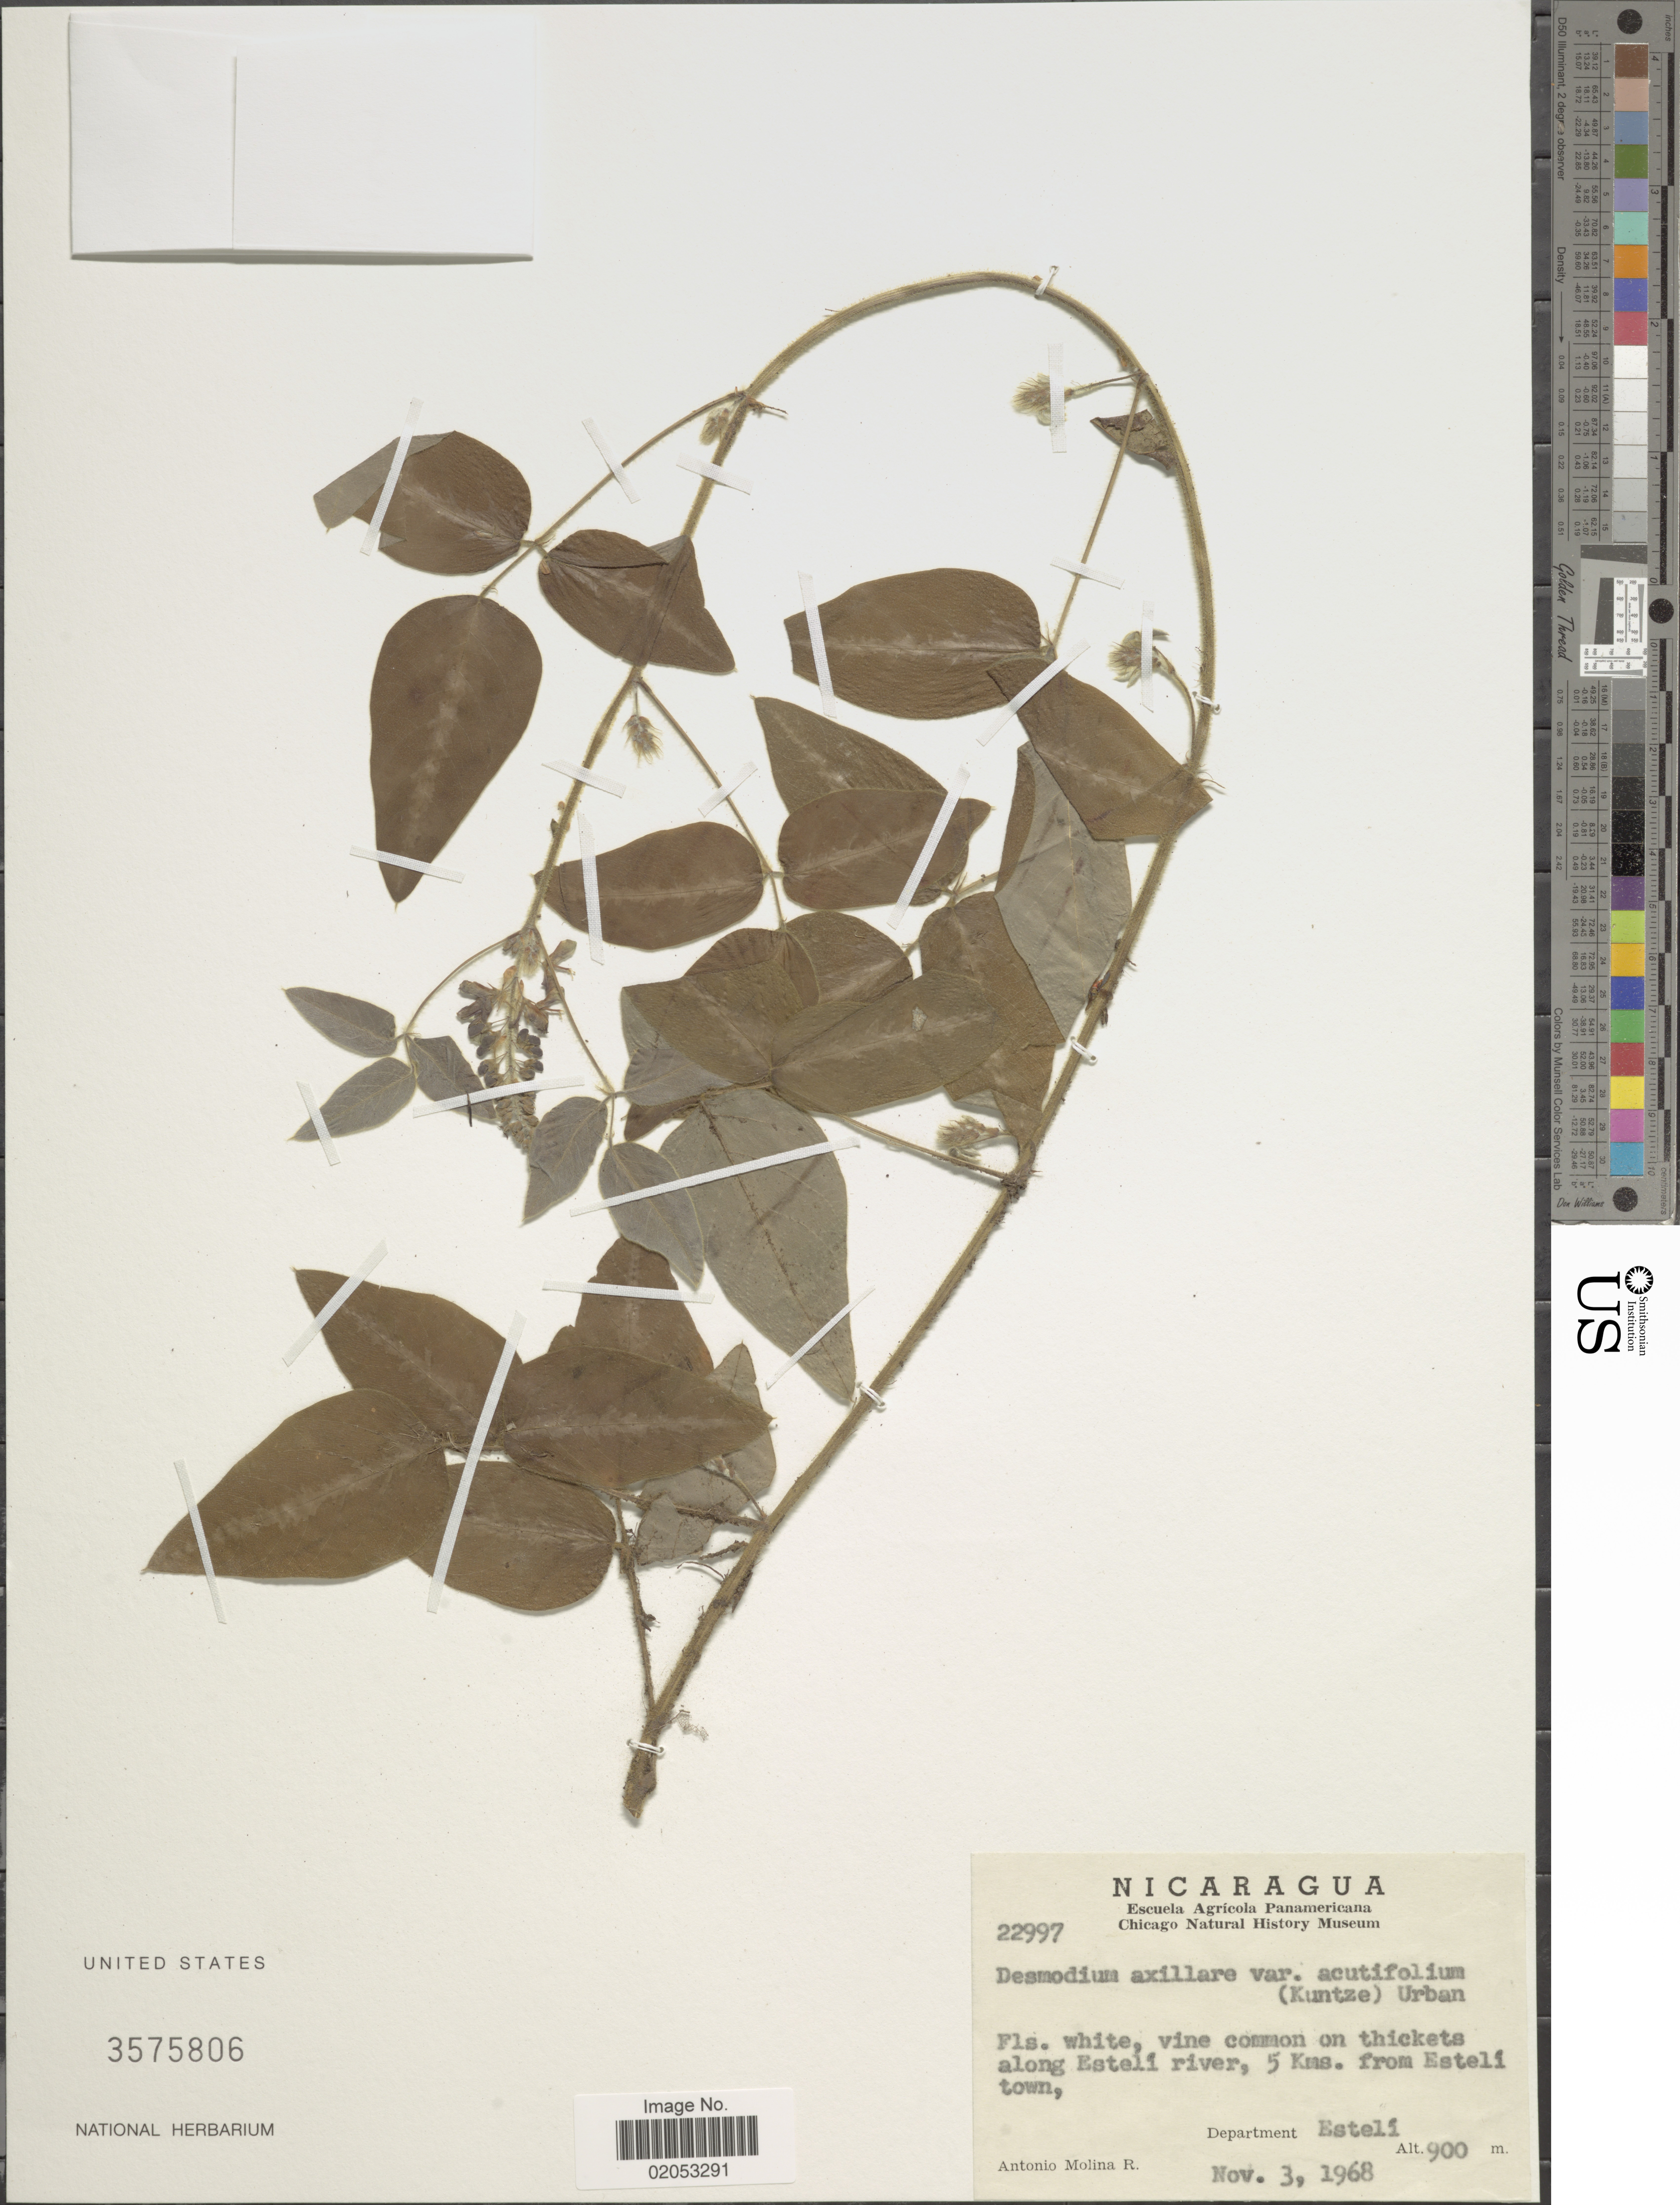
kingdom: Plantae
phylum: Tracheophyta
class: Magnoliopsida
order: Fabales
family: Fabaceae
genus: Desmodium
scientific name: Desmodium axillare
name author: (Sw.) DC.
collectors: A. Molina R.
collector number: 22997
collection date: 1968-11-03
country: Nicaragua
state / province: Esteli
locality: Along Esteli River, 5 kms from Esteli Town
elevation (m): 900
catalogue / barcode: US 3575806